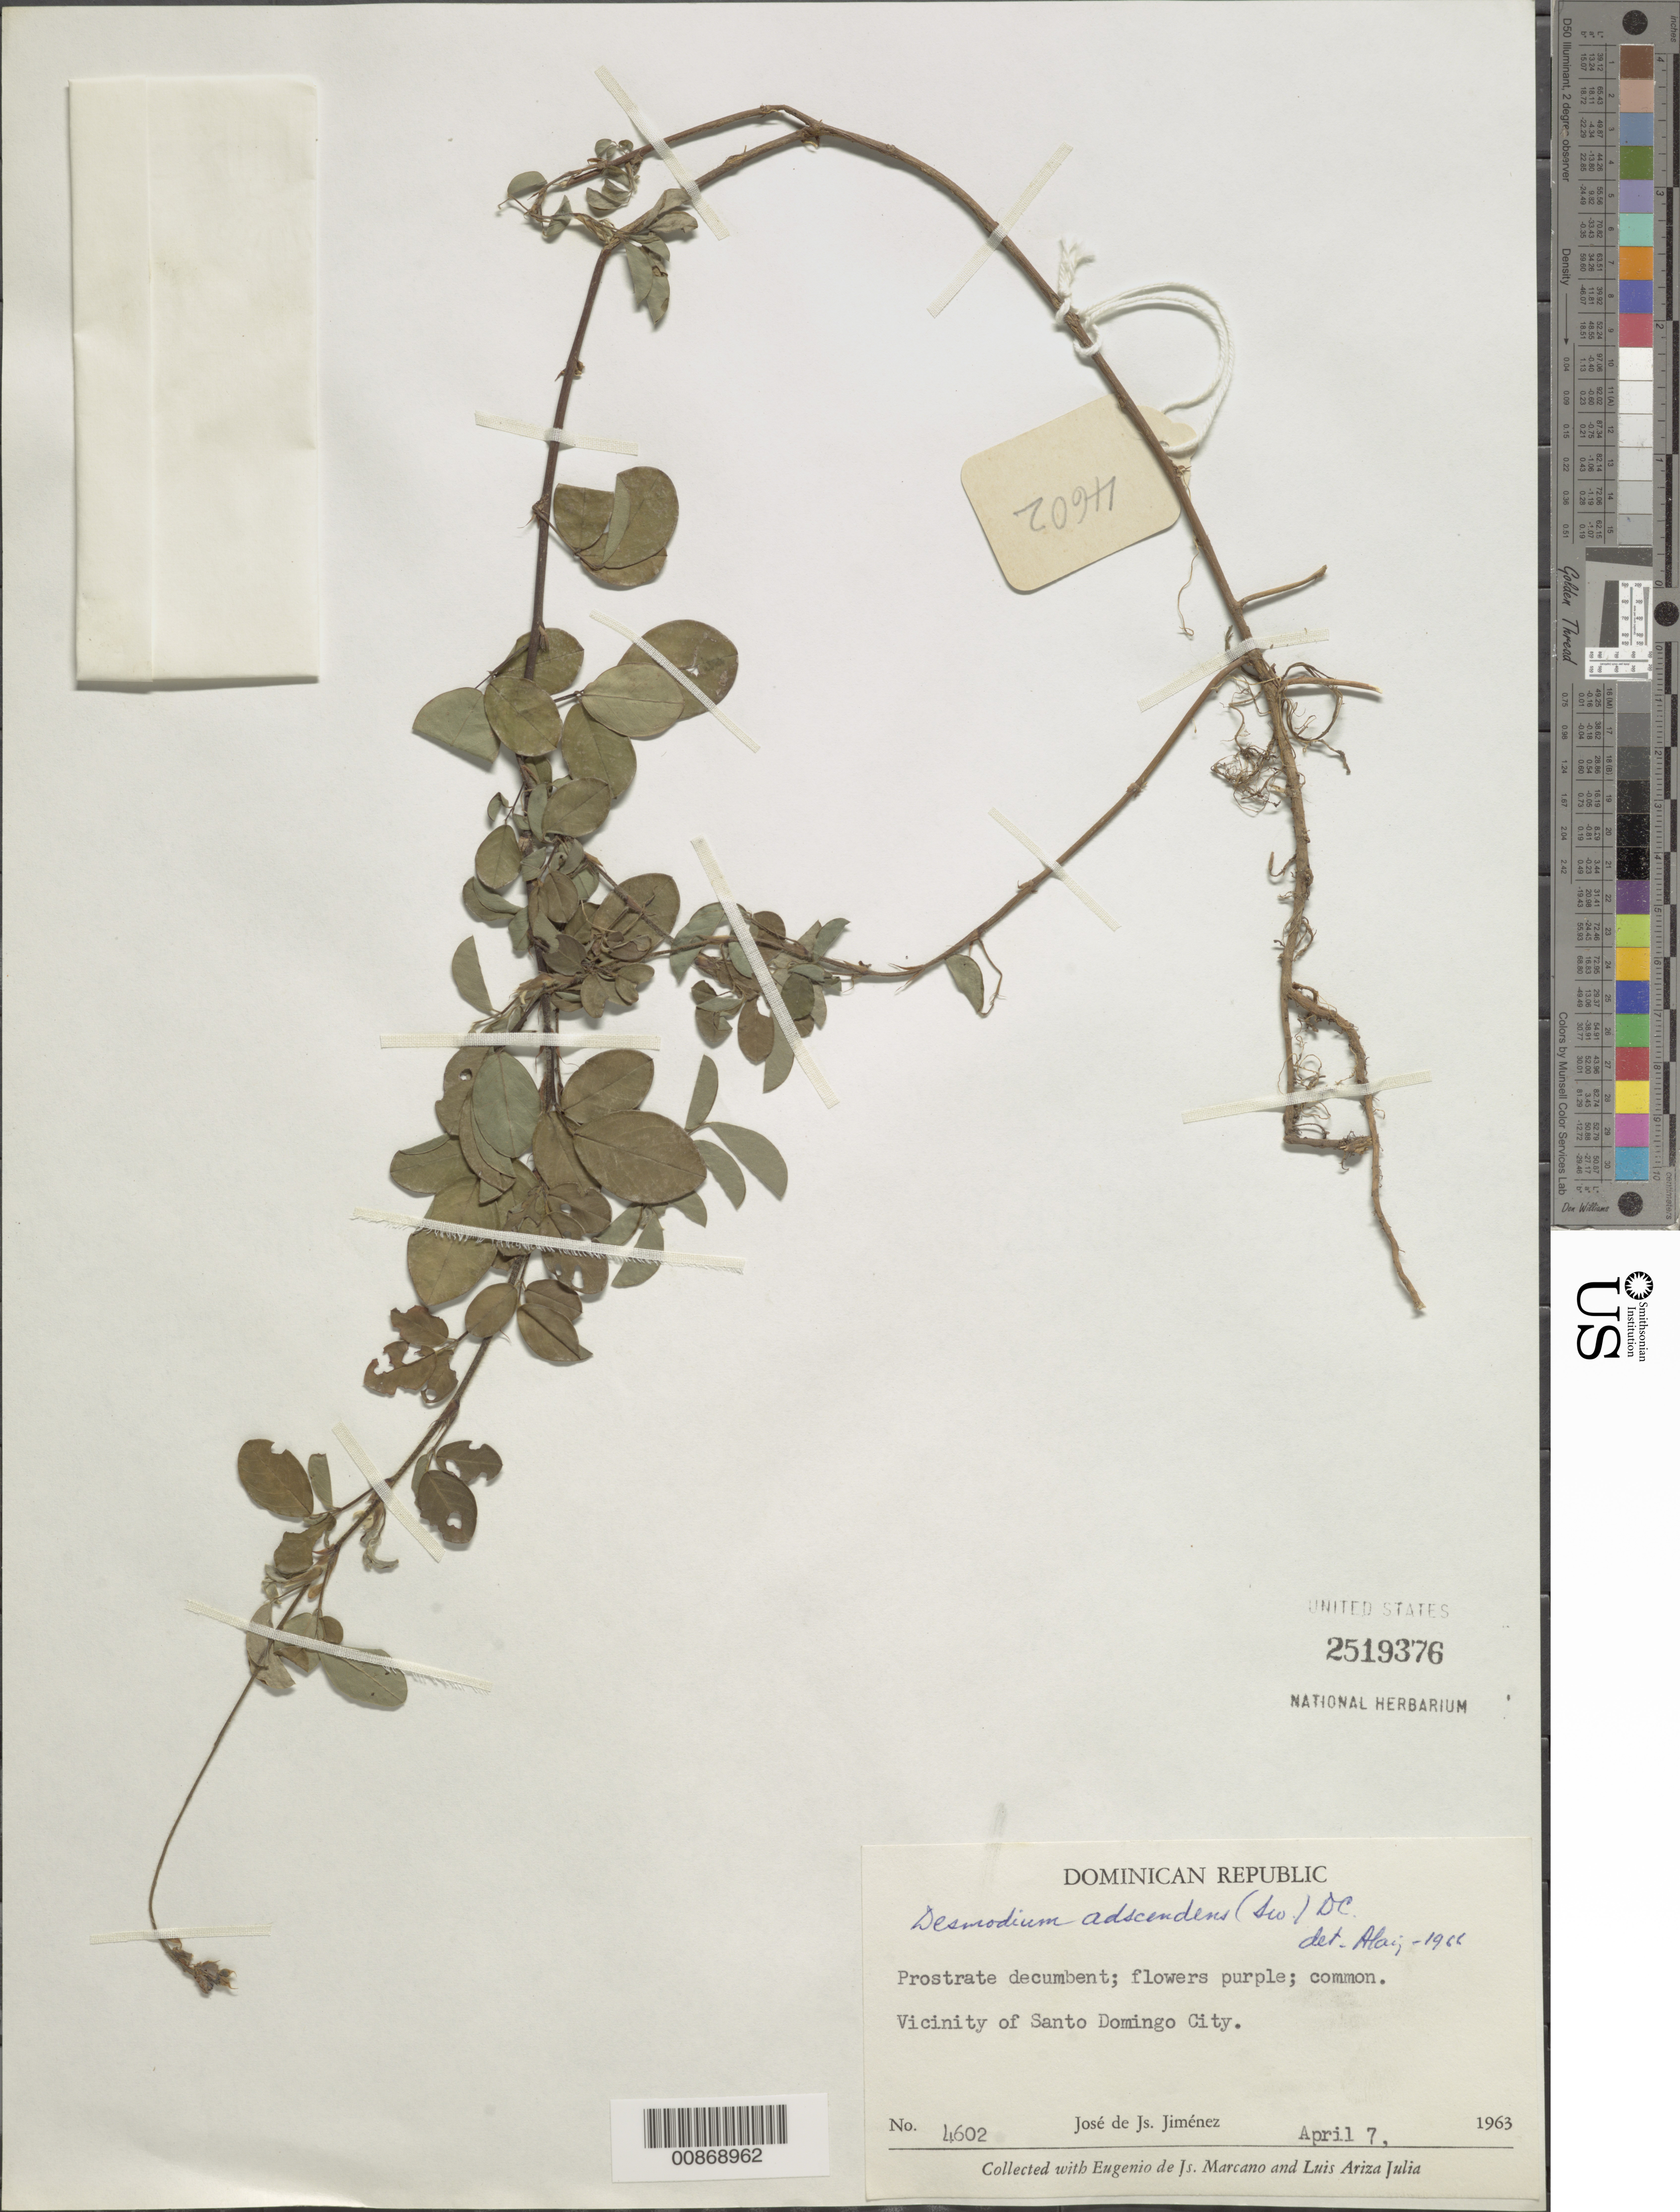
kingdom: Plantae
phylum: Tracheophyta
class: Magnoliopsida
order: Fabales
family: Fabaceae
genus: Grona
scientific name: Grona adscendens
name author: (Sw.) H. Ohashi & K. Ohashi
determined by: Strong, Mark T., (BOT), Smithsonian Institution - National Museum of Natural History (UNITED STATES)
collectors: J. J. Jiménez Almonte, E. J. Marcano F. & L. Ariza-Julia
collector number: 4602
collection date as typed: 07 Apr 1963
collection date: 1963-04-07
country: Dominican Republic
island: Hispaniola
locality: Vicinity of Santo Domingo City.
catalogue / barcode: US 2519376